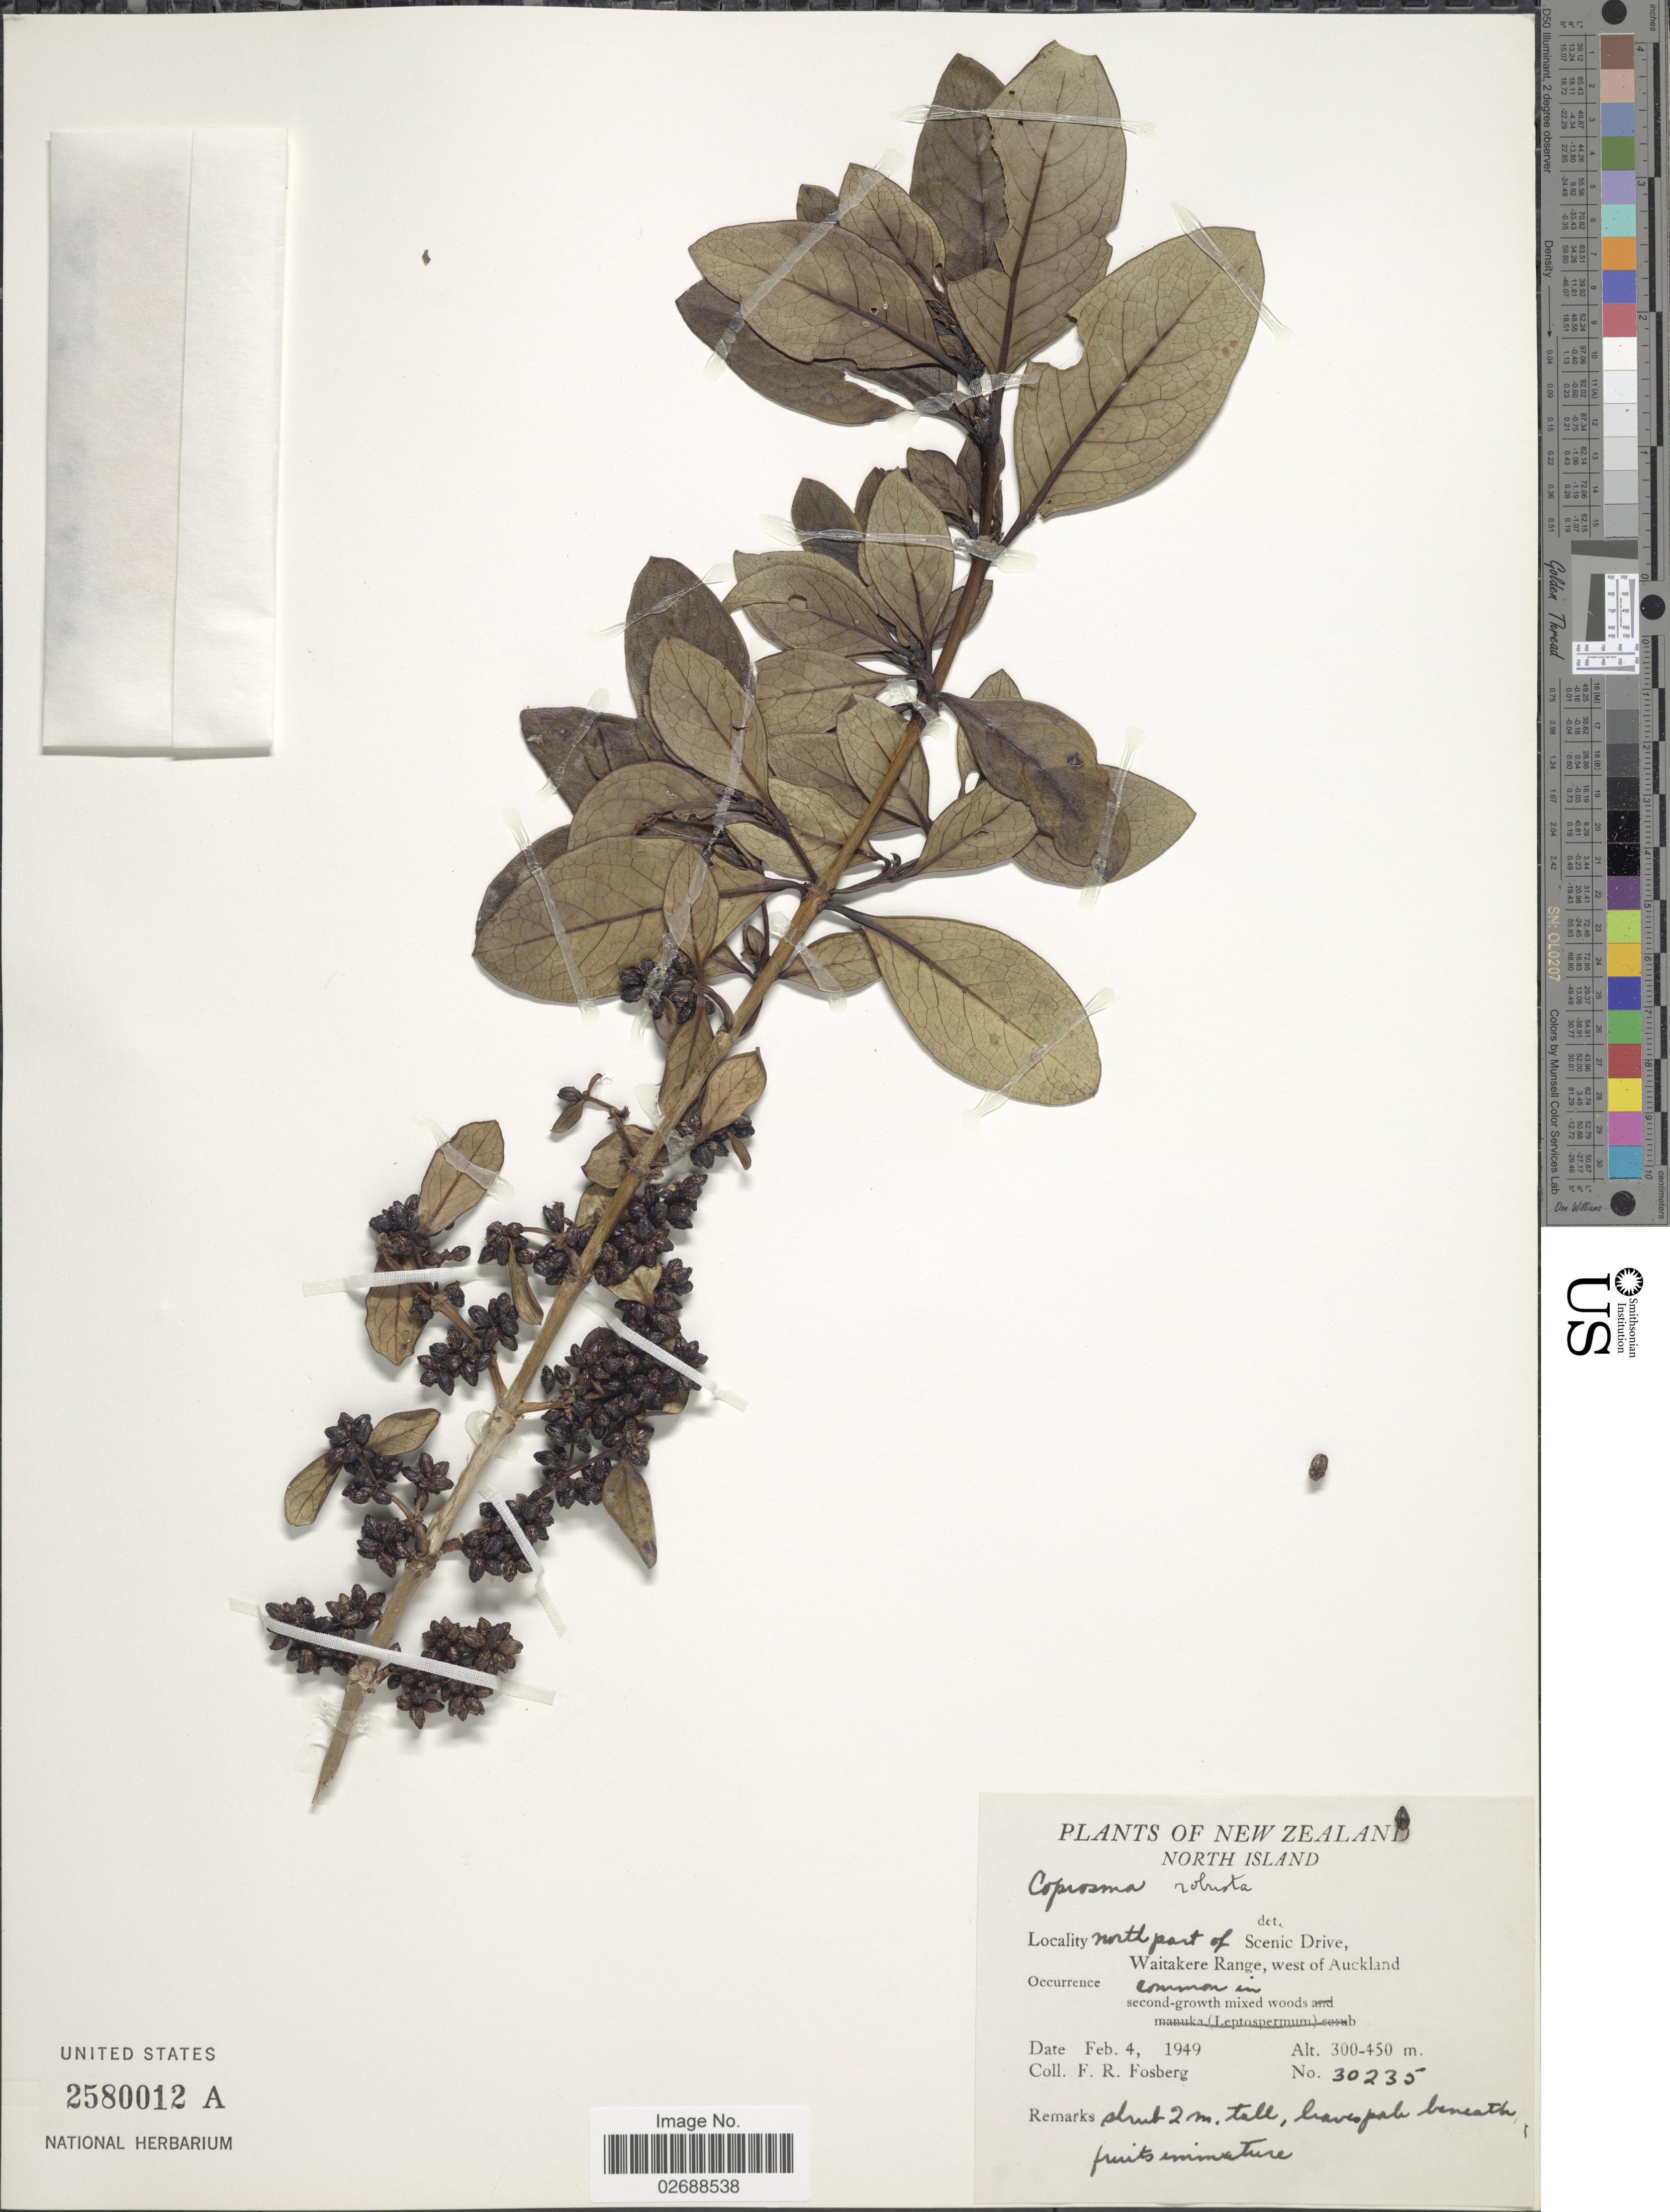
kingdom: Plantae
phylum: Tracheophyta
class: Magnoliopsida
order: Gentianales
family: Rubiaceae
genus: Coprosma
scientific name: Coprosma robusta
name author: Raoul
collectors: F. R. Fosberg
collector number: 30235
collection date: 1949-02-04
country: New Zealand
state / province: Auckland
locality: North Island, north part of Scenic Drive, Waitakere Range, west of Auckland.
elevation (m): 300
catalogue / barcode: US 2580012A